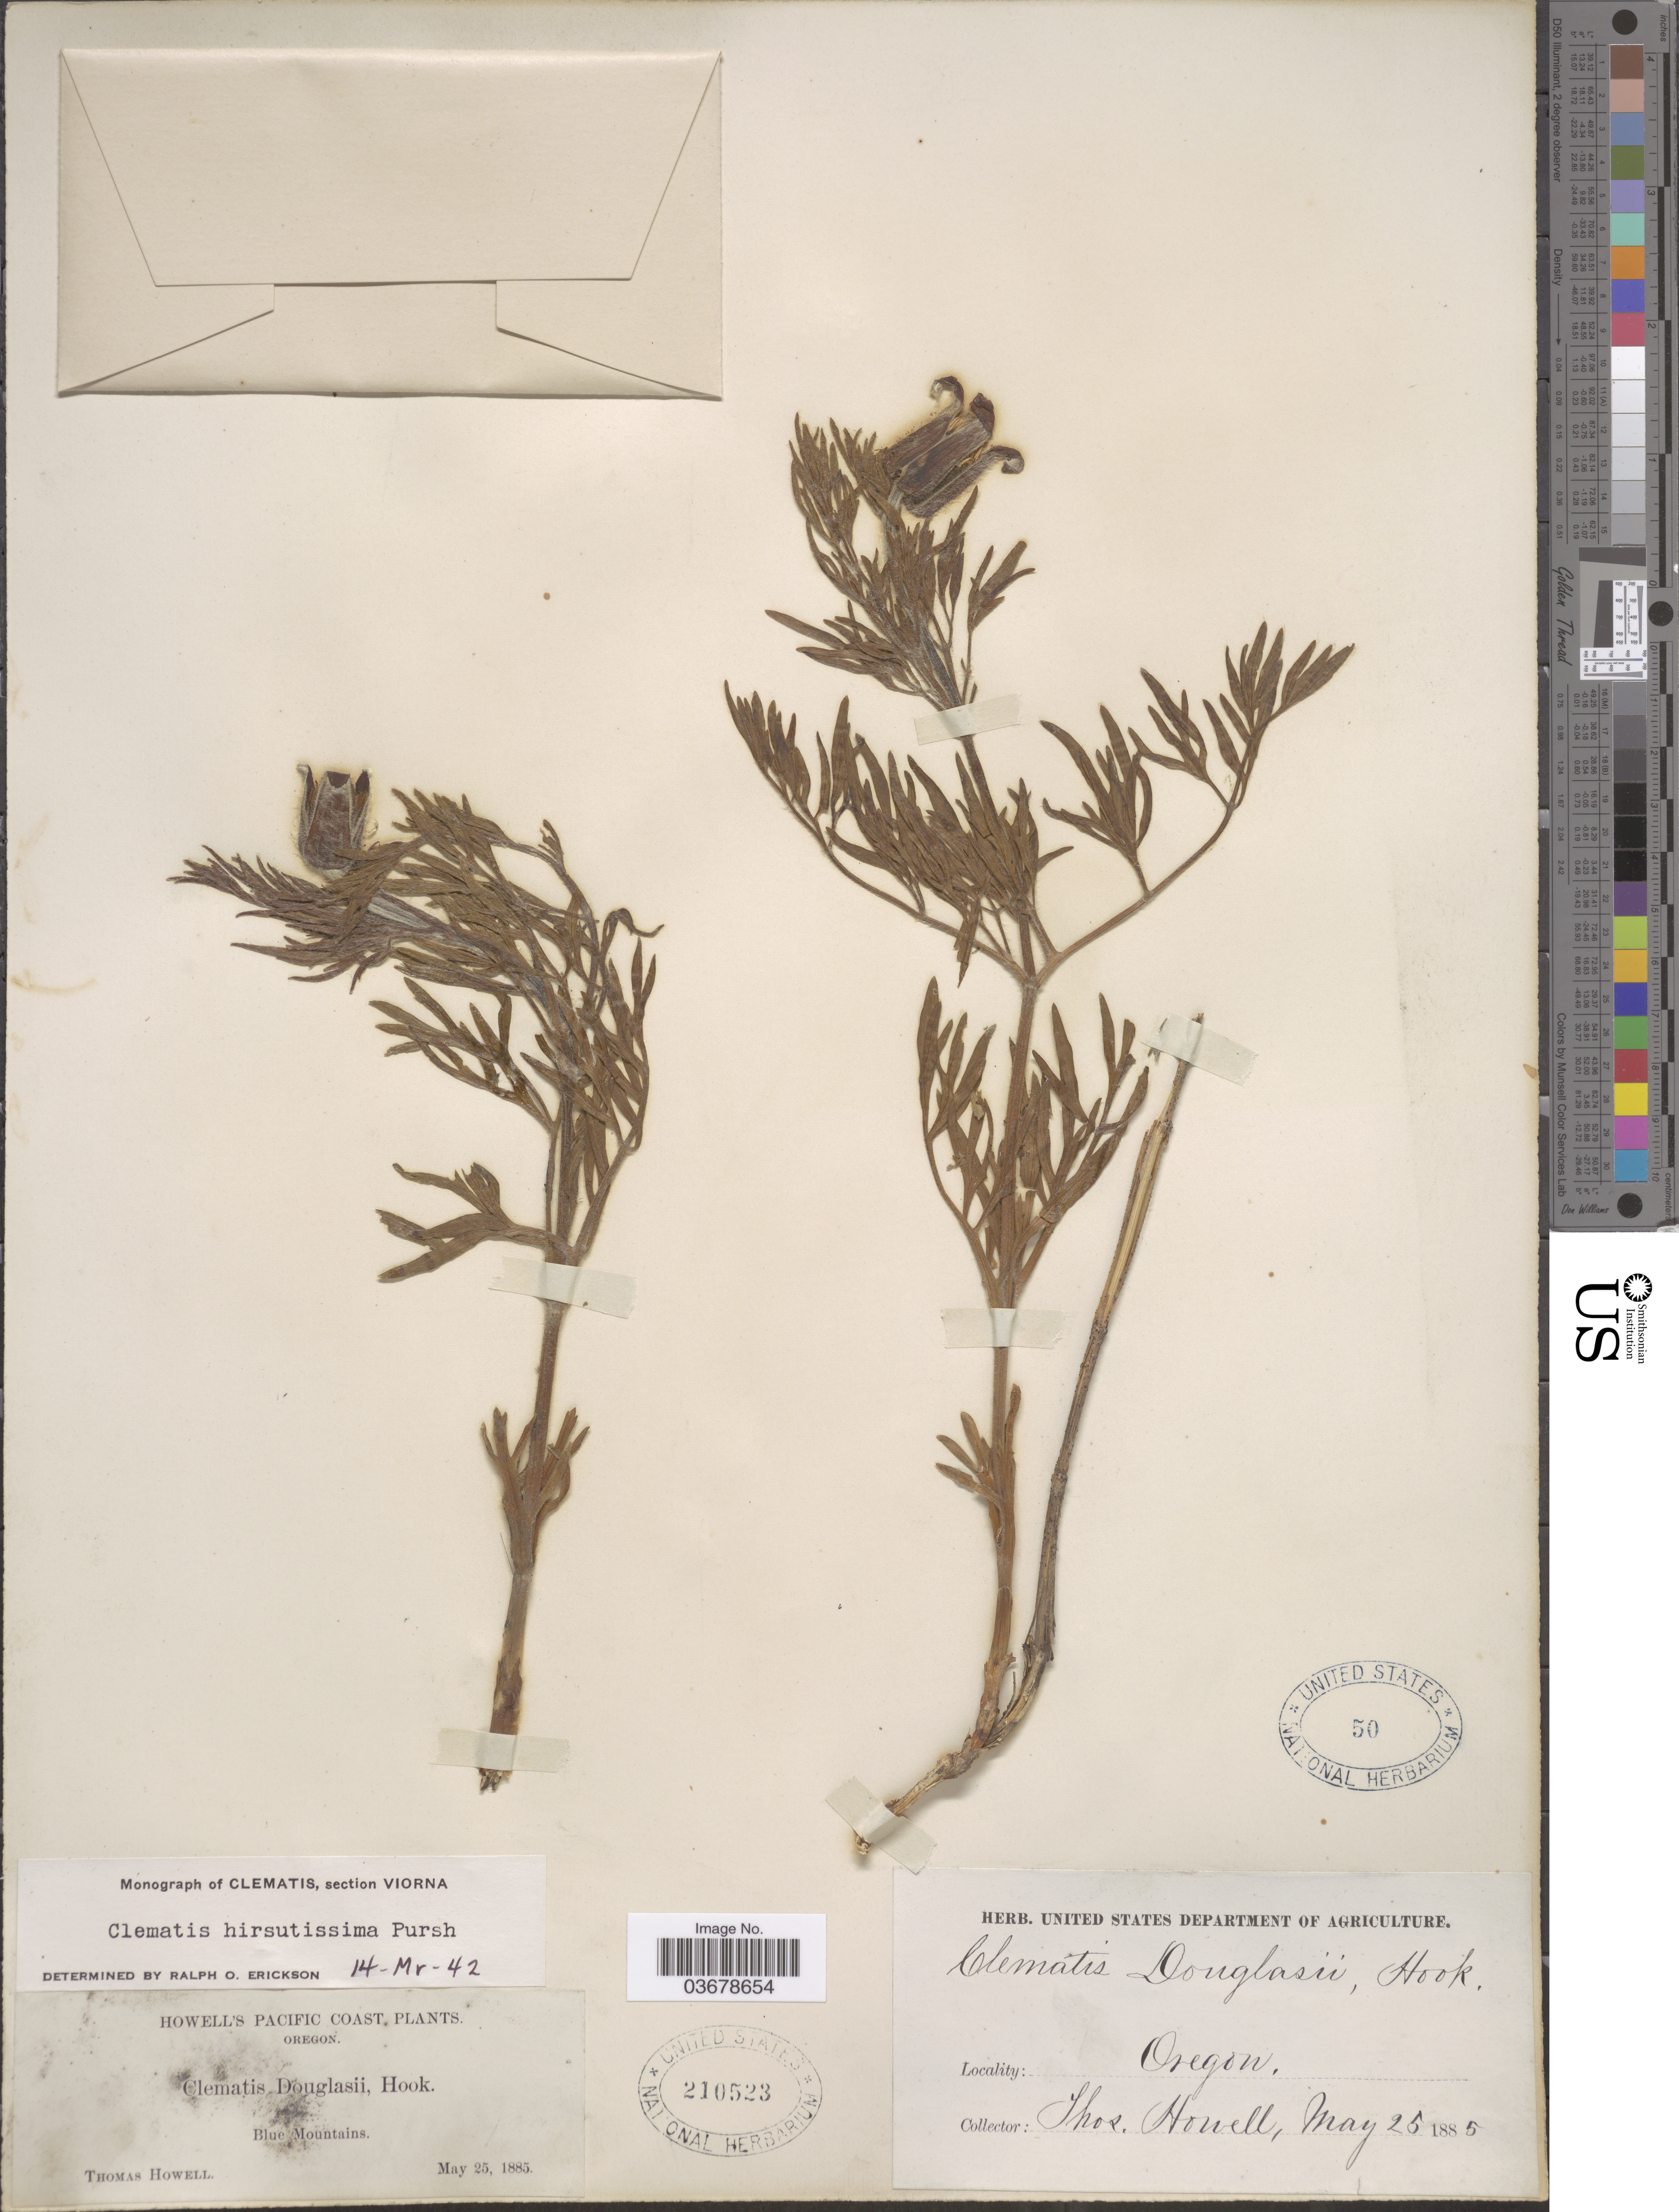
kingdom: Plantae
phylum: Tracheophyta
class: Magnoliopsida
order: Ranunculales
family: Ranunculaceae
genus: Clematis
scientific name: Clematis viorna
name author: L.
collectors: T. Howell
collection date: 1885-05-25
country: United States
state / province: Oregon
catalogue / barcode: US 50-2